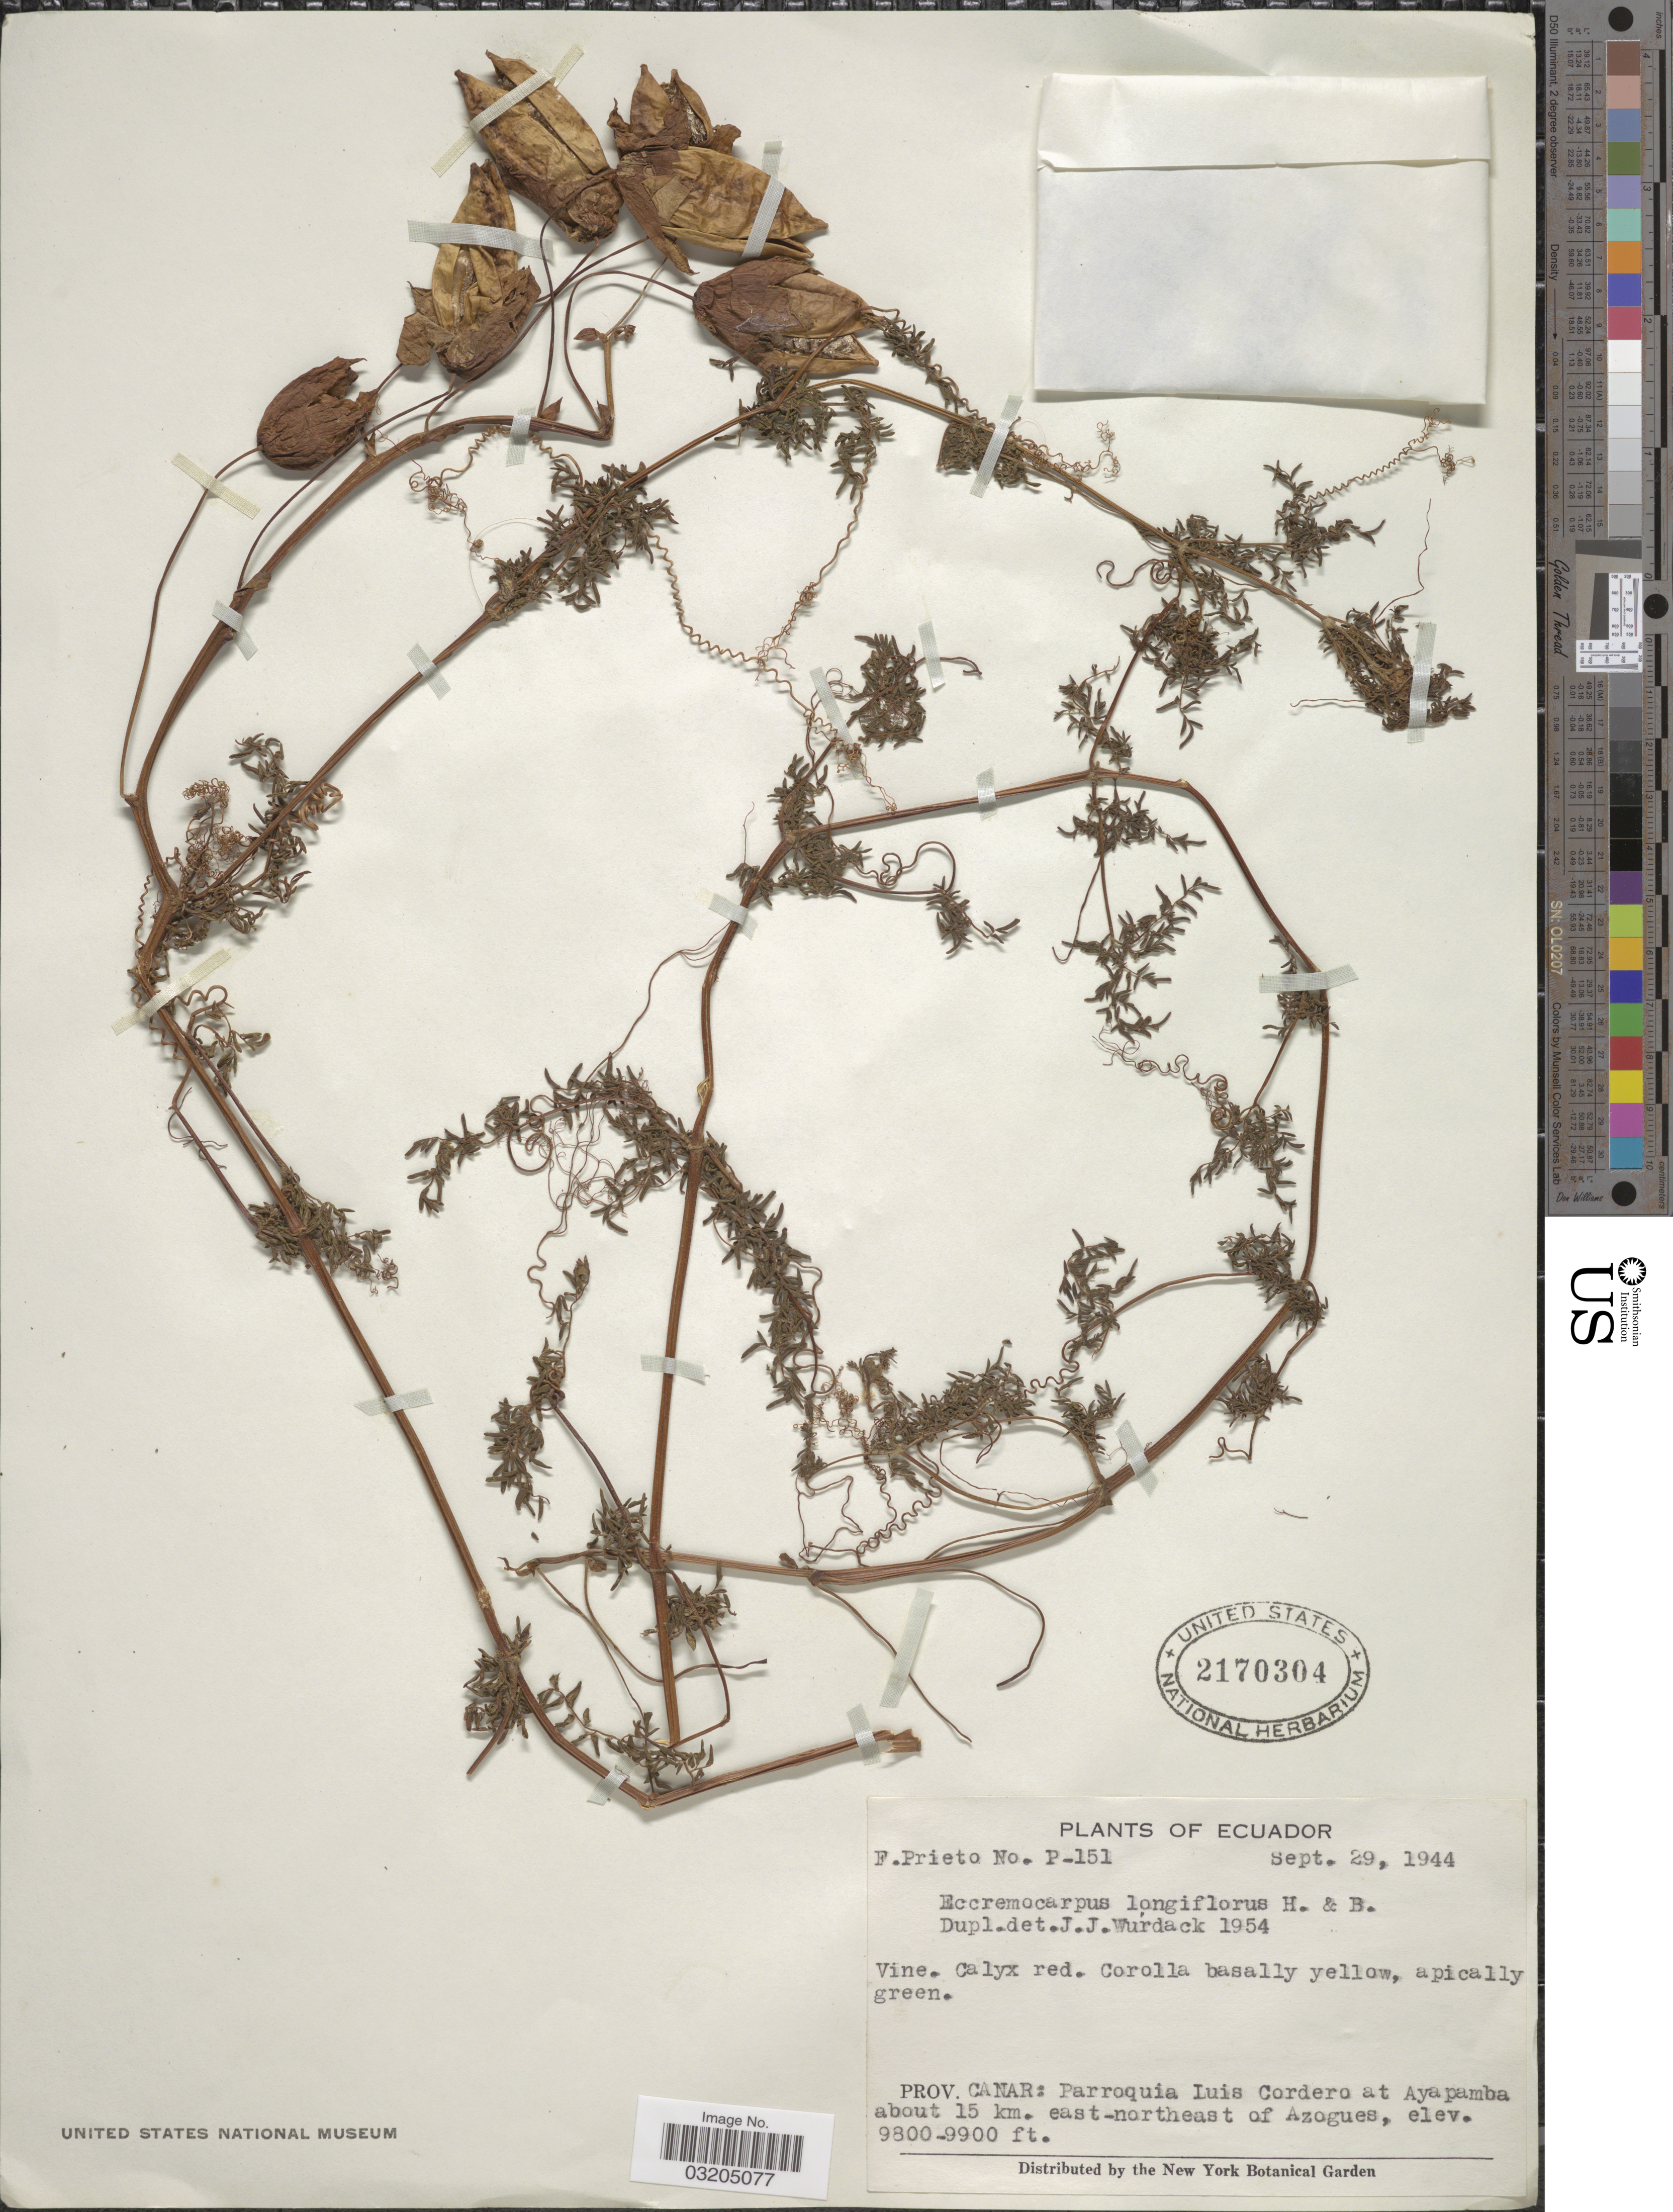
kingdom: Plantae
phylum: Tracheophyta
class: Magnoliopsida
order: Lamiales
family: Bignoniaceae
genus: Eccremocarpus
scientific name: Eccremocarpus longiflorus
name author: Humb. & Bonpl.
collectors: F. Prieto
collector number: P-151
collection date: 1944-09-29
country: Ecuador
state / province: Cañar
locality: Parroquia Luis Cordero at Ayapamba about 15 km. east-northeast of Azogues.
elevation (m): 2987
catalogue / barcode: US 2170304